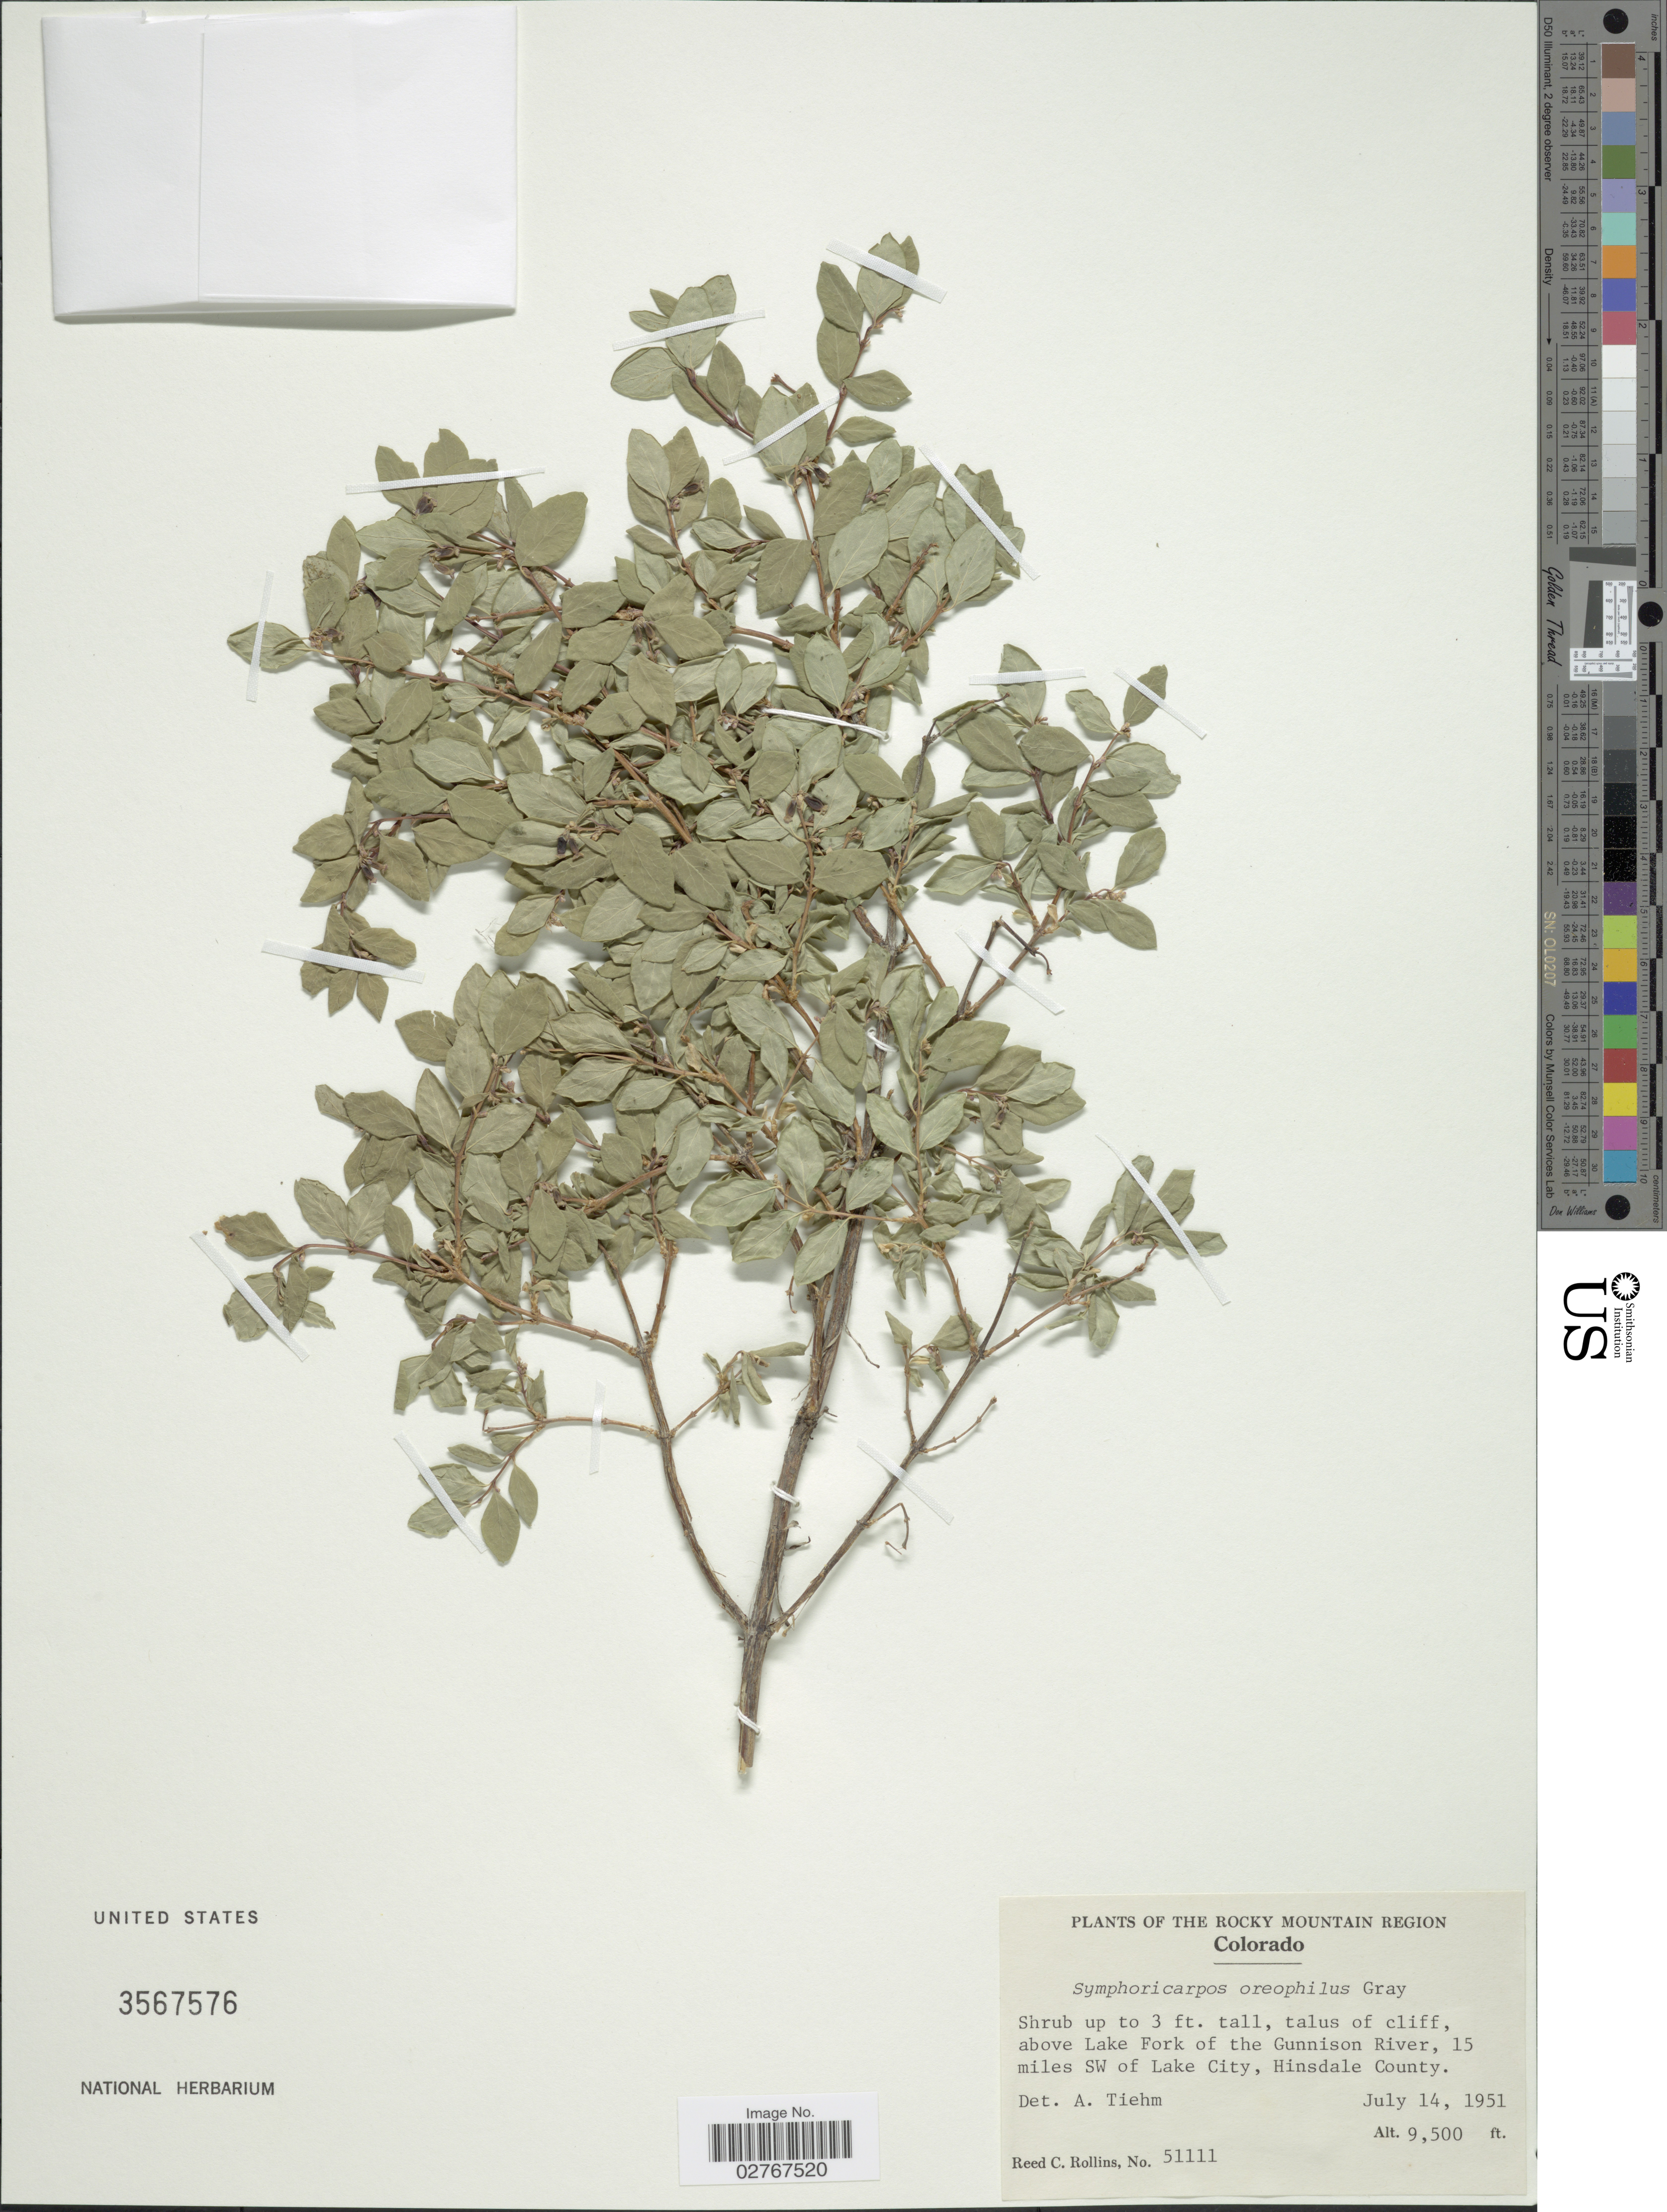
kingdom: Plantae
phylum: Tracheophyta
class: Magnoliopsida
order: Dipsacales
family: Caprifoliaceae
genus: Symphoricarpos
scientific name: Symphoricarpos oreophilus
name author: A. Gray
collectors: R. C. Rollins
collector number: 51111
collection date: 1951-07-14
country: United States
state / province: Colorado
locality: Rocky Mountain Region, talus of cliff, above Lake Fork of the Gunnison River, 15 miles SW of Lake City, Hinsdale County.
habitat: talus cliff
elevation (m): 2896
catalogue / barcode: US 3567576